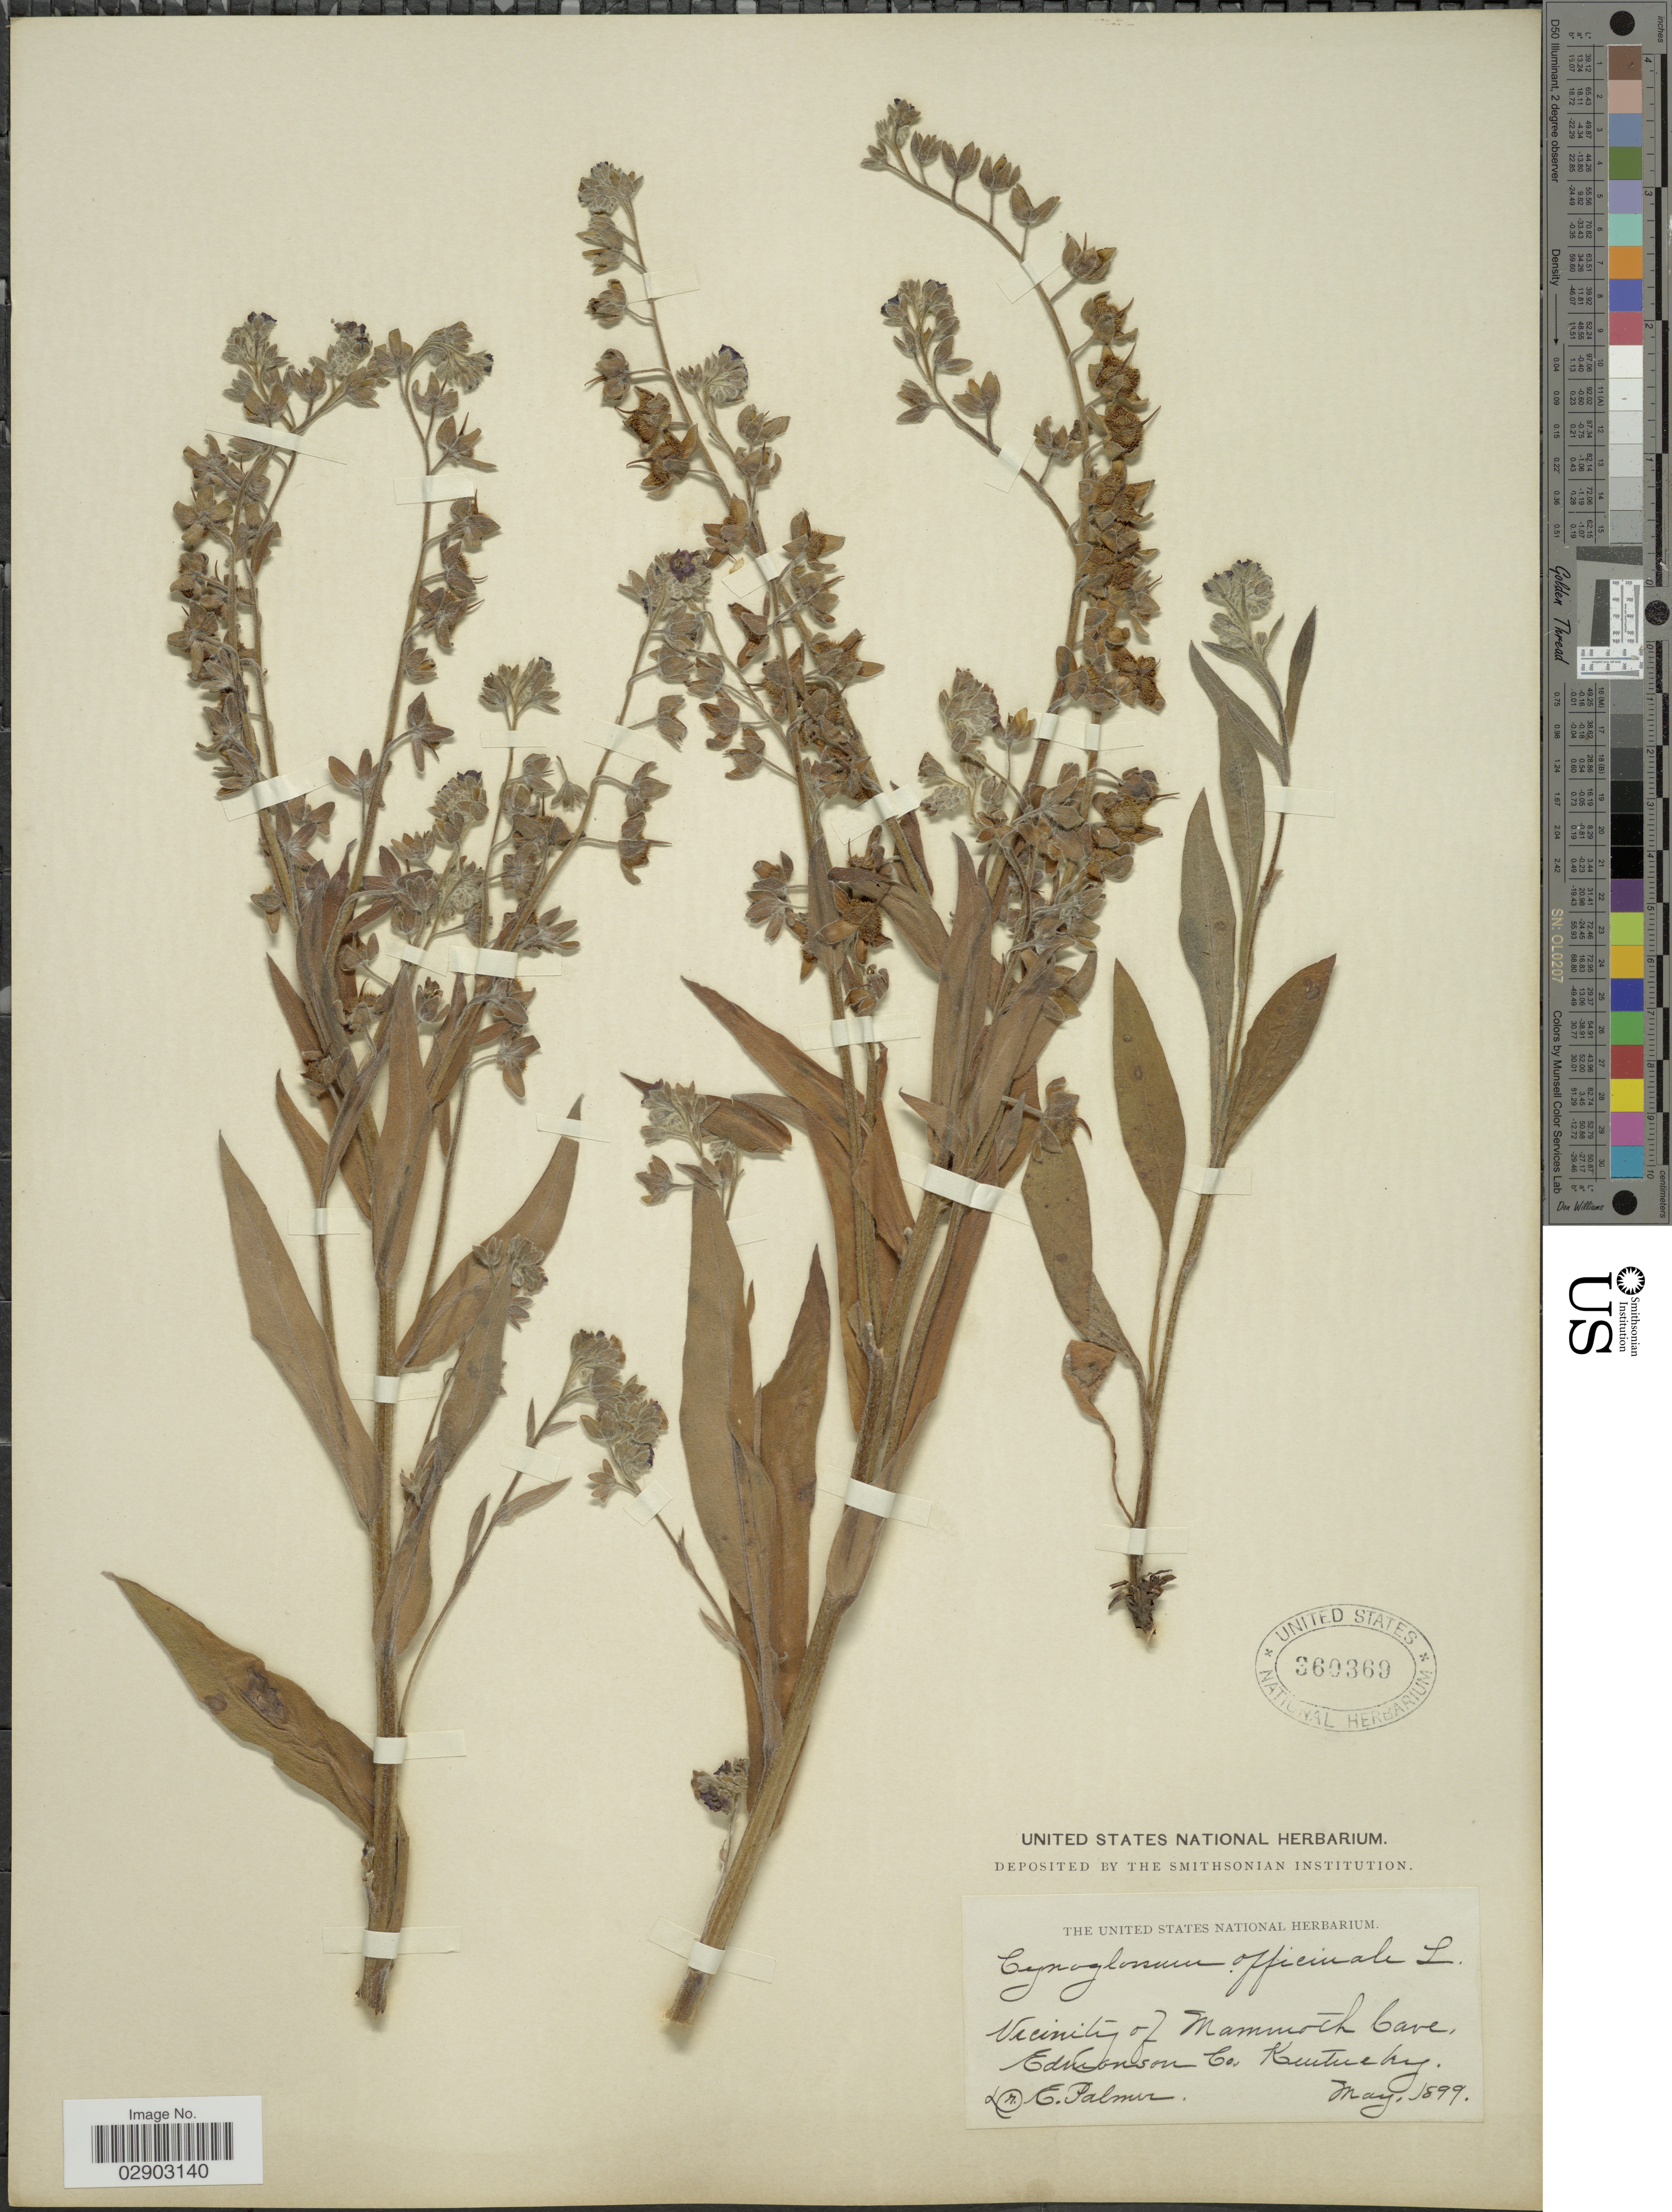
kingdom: Plantae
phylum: Tracheophyta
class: Magnoliopsida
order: Boraginales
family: Boraginaceae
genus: Cynoglossum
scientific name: Cynoglossum officinale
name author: L.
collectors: E. Palmer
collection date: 1899-05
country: United States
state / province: Kentucky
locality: Vicinity of Mammoth Cave, Edmonson Co.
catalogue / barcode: US 360369